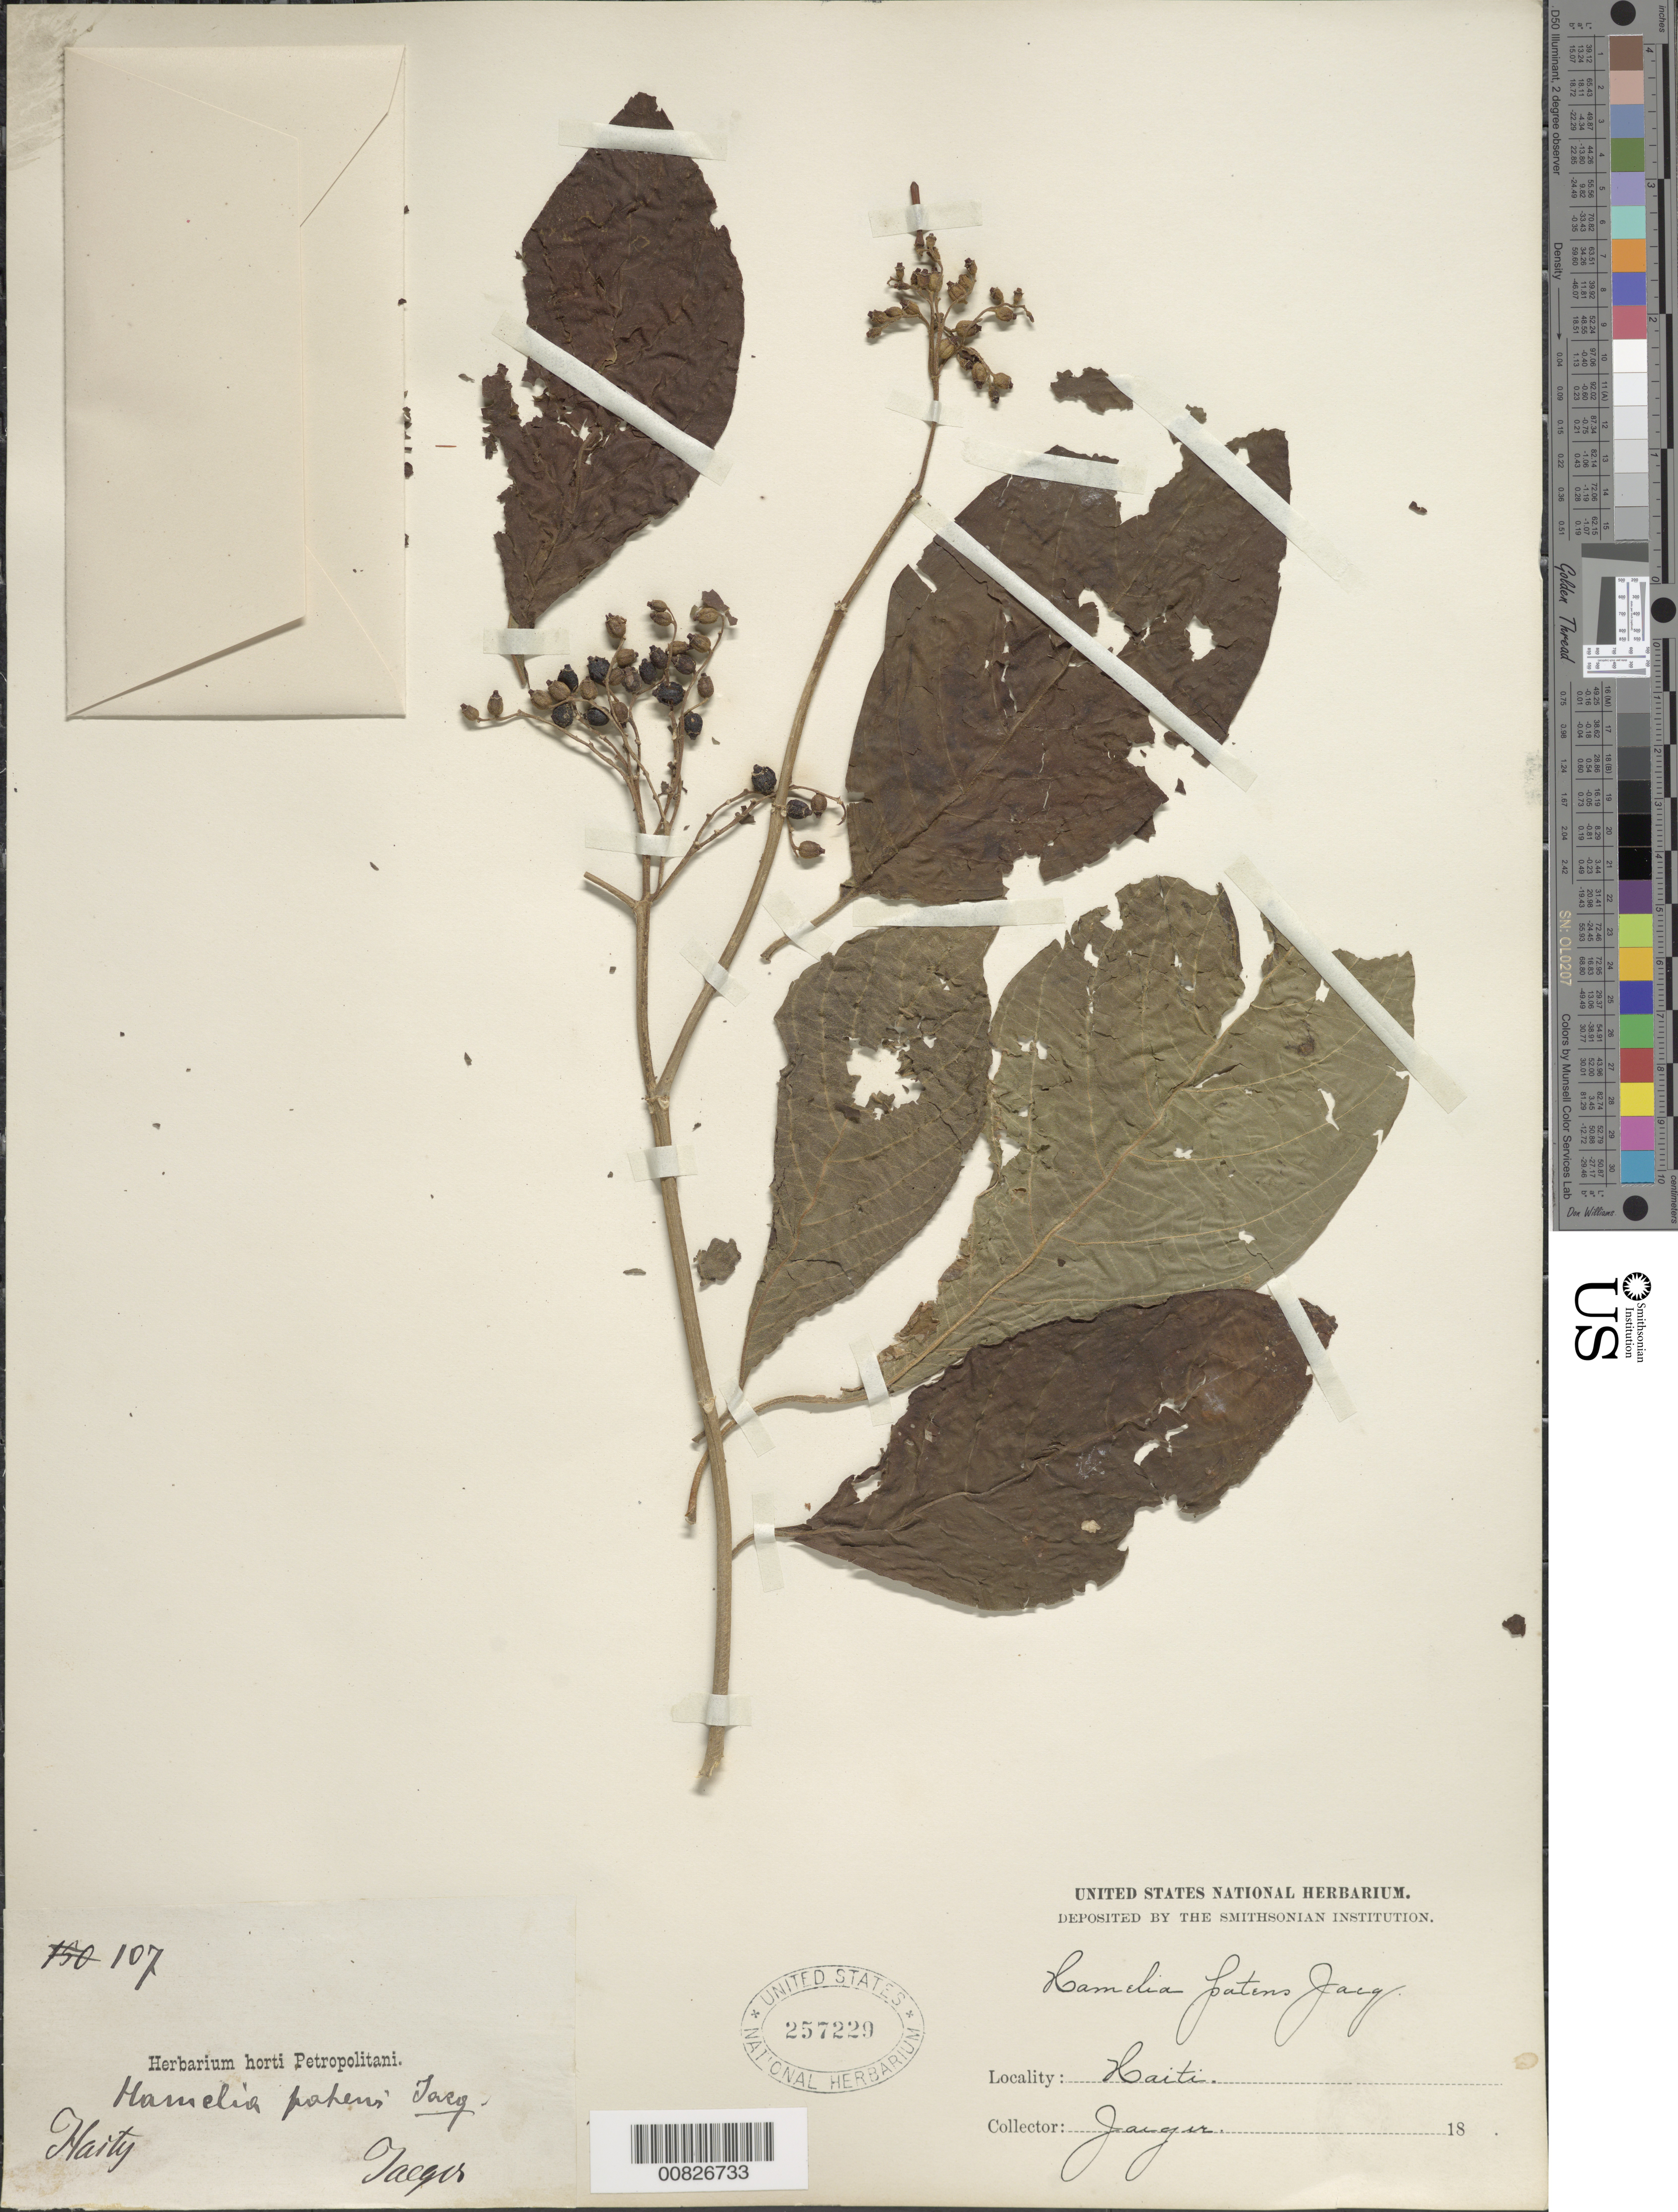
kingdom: Plantae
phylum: Tracheophyta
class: Magnoliopsida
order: Gentianales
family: Rubiaceae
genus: Hamelia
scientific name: Hamelia patens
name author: Jacq.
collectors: -. Jaeger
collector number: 107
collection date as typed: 18--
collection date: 1800/1899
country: Haiti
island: Hispaniola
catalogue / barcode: US 257229